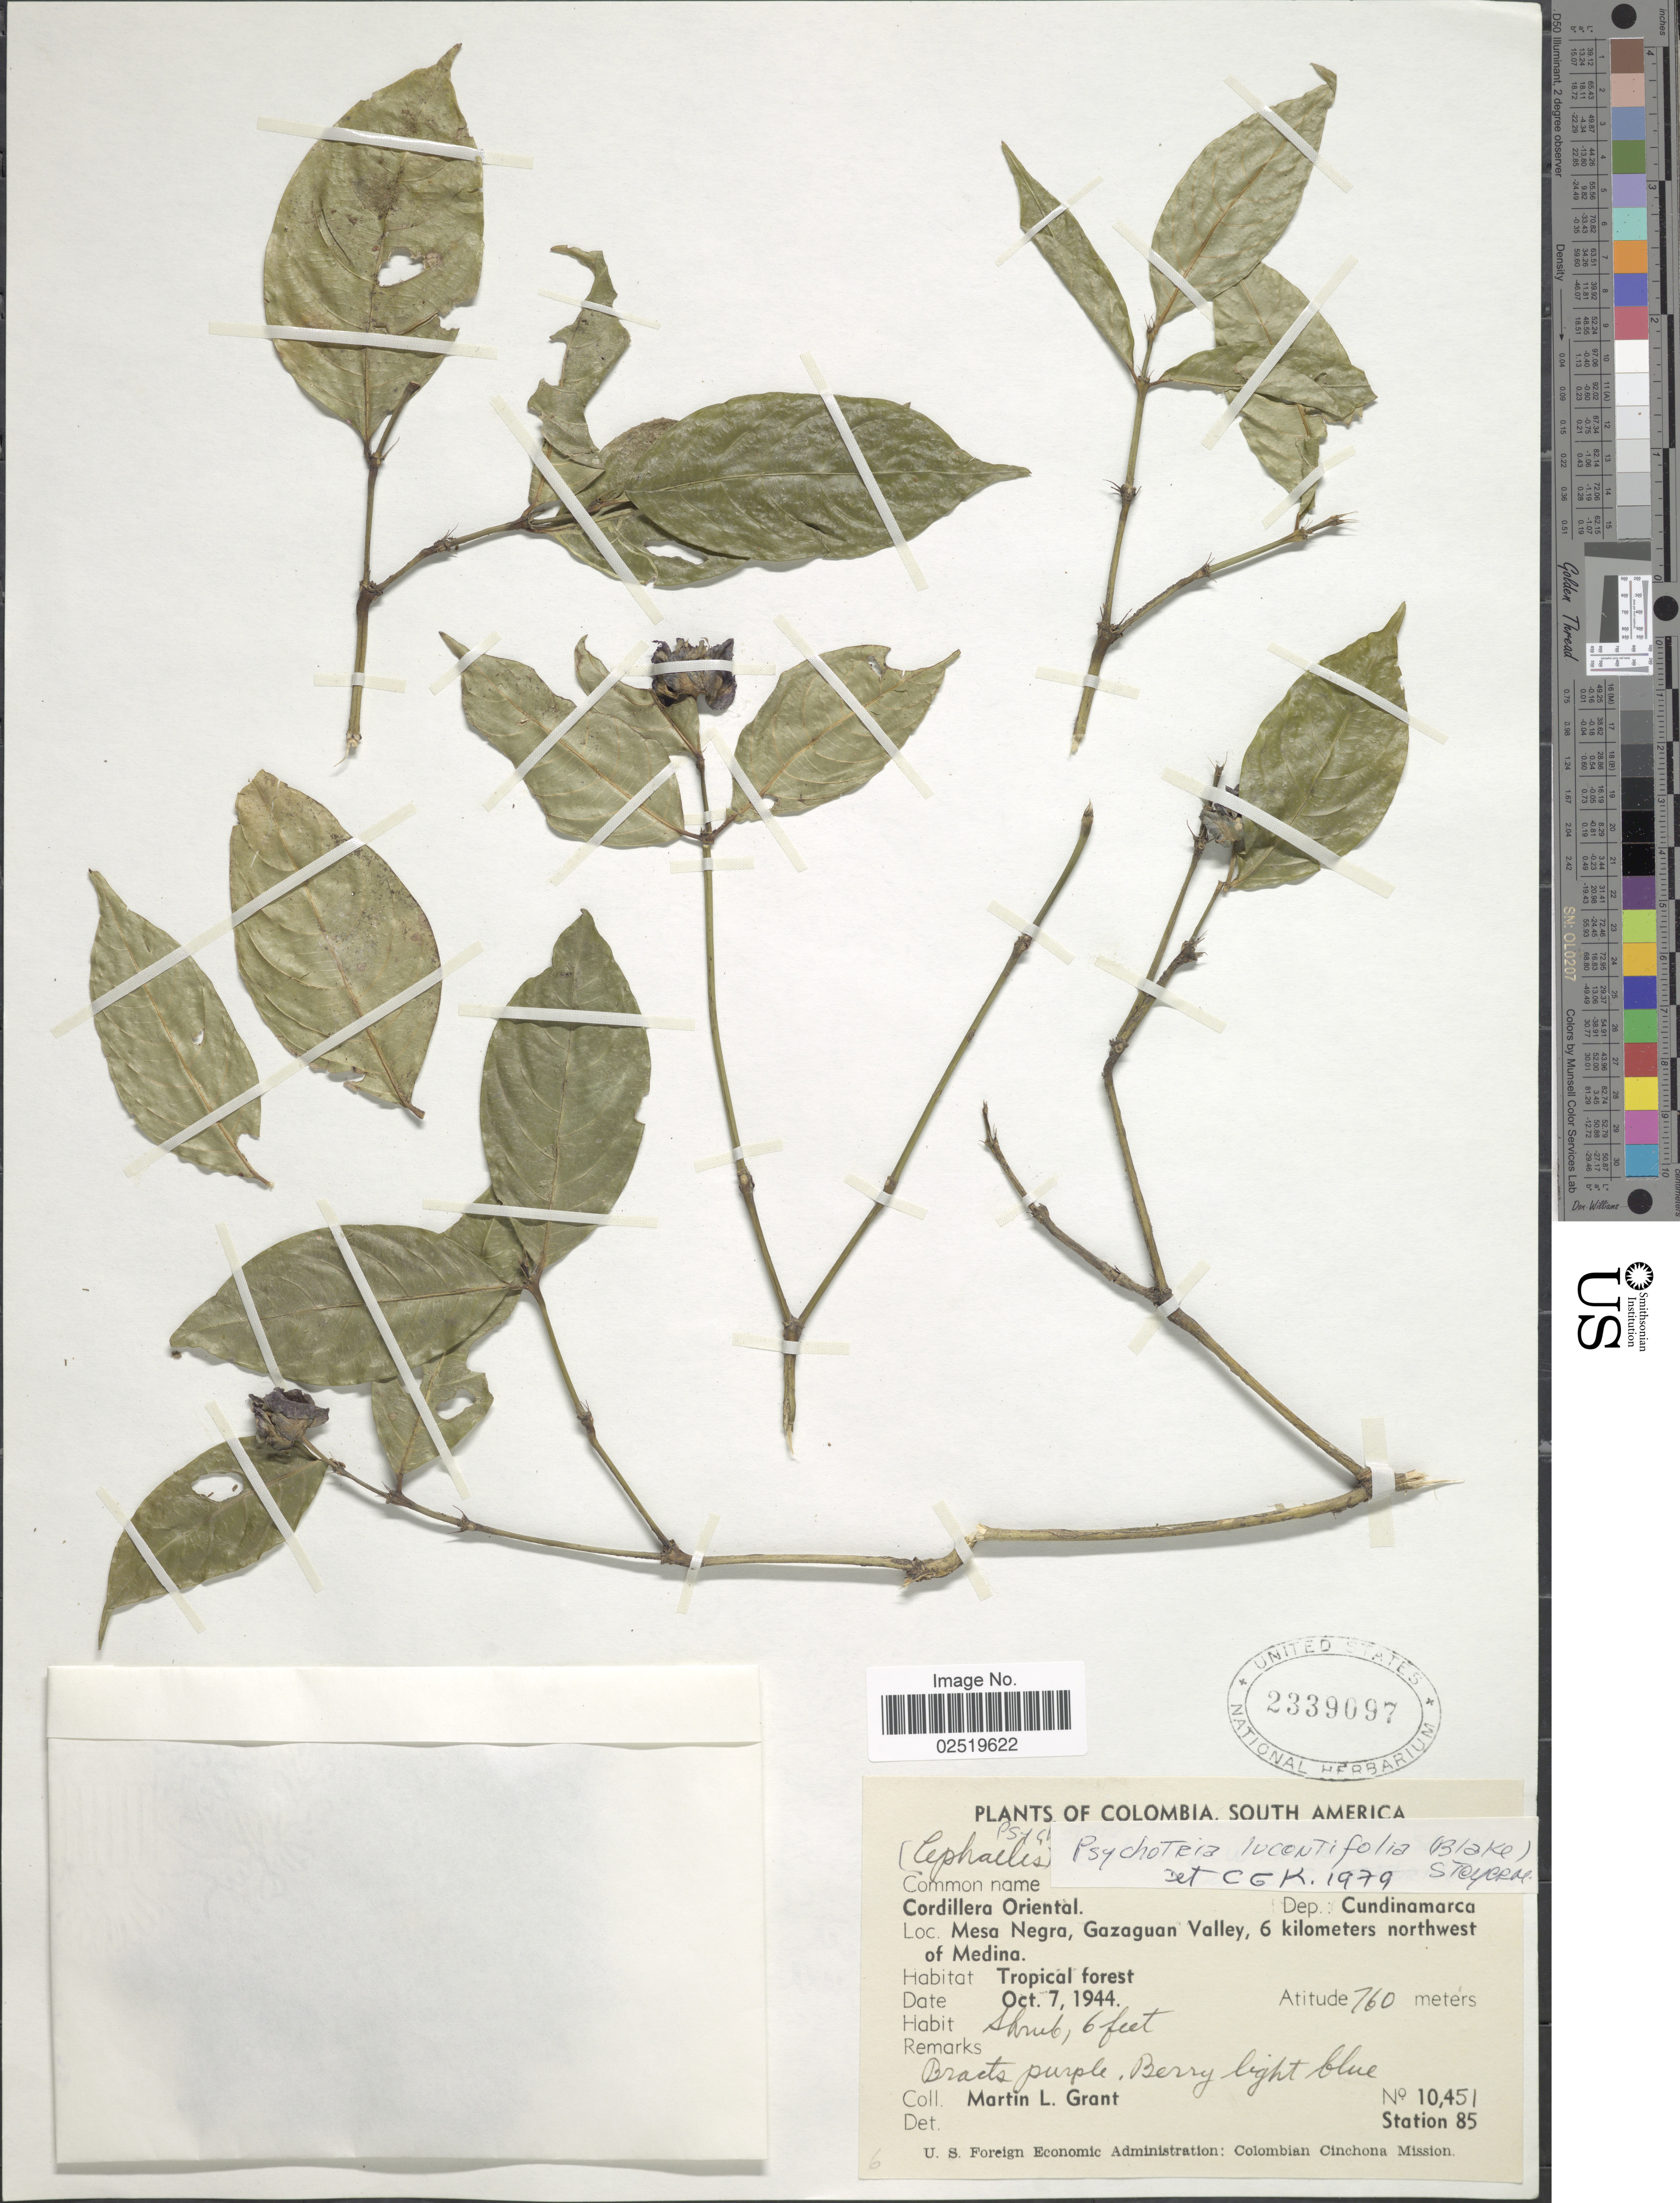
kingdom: Plantae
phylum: Tracheophyta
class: Magnoliopsida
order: Gentianales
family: Rubiaceae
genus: Psychotria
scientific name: Psychotria lucentifolia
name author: (S.F. Blake) Steyerm.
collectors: M. L. Grant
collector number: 10451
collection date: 1944-10-07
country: Colombia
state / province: Cundinamarca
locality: Cordillera Oriental, Mesa Negra, Gazaguan Valley, 6 kilometers northwest of Medina.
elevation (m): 760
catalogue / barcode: US 2339097